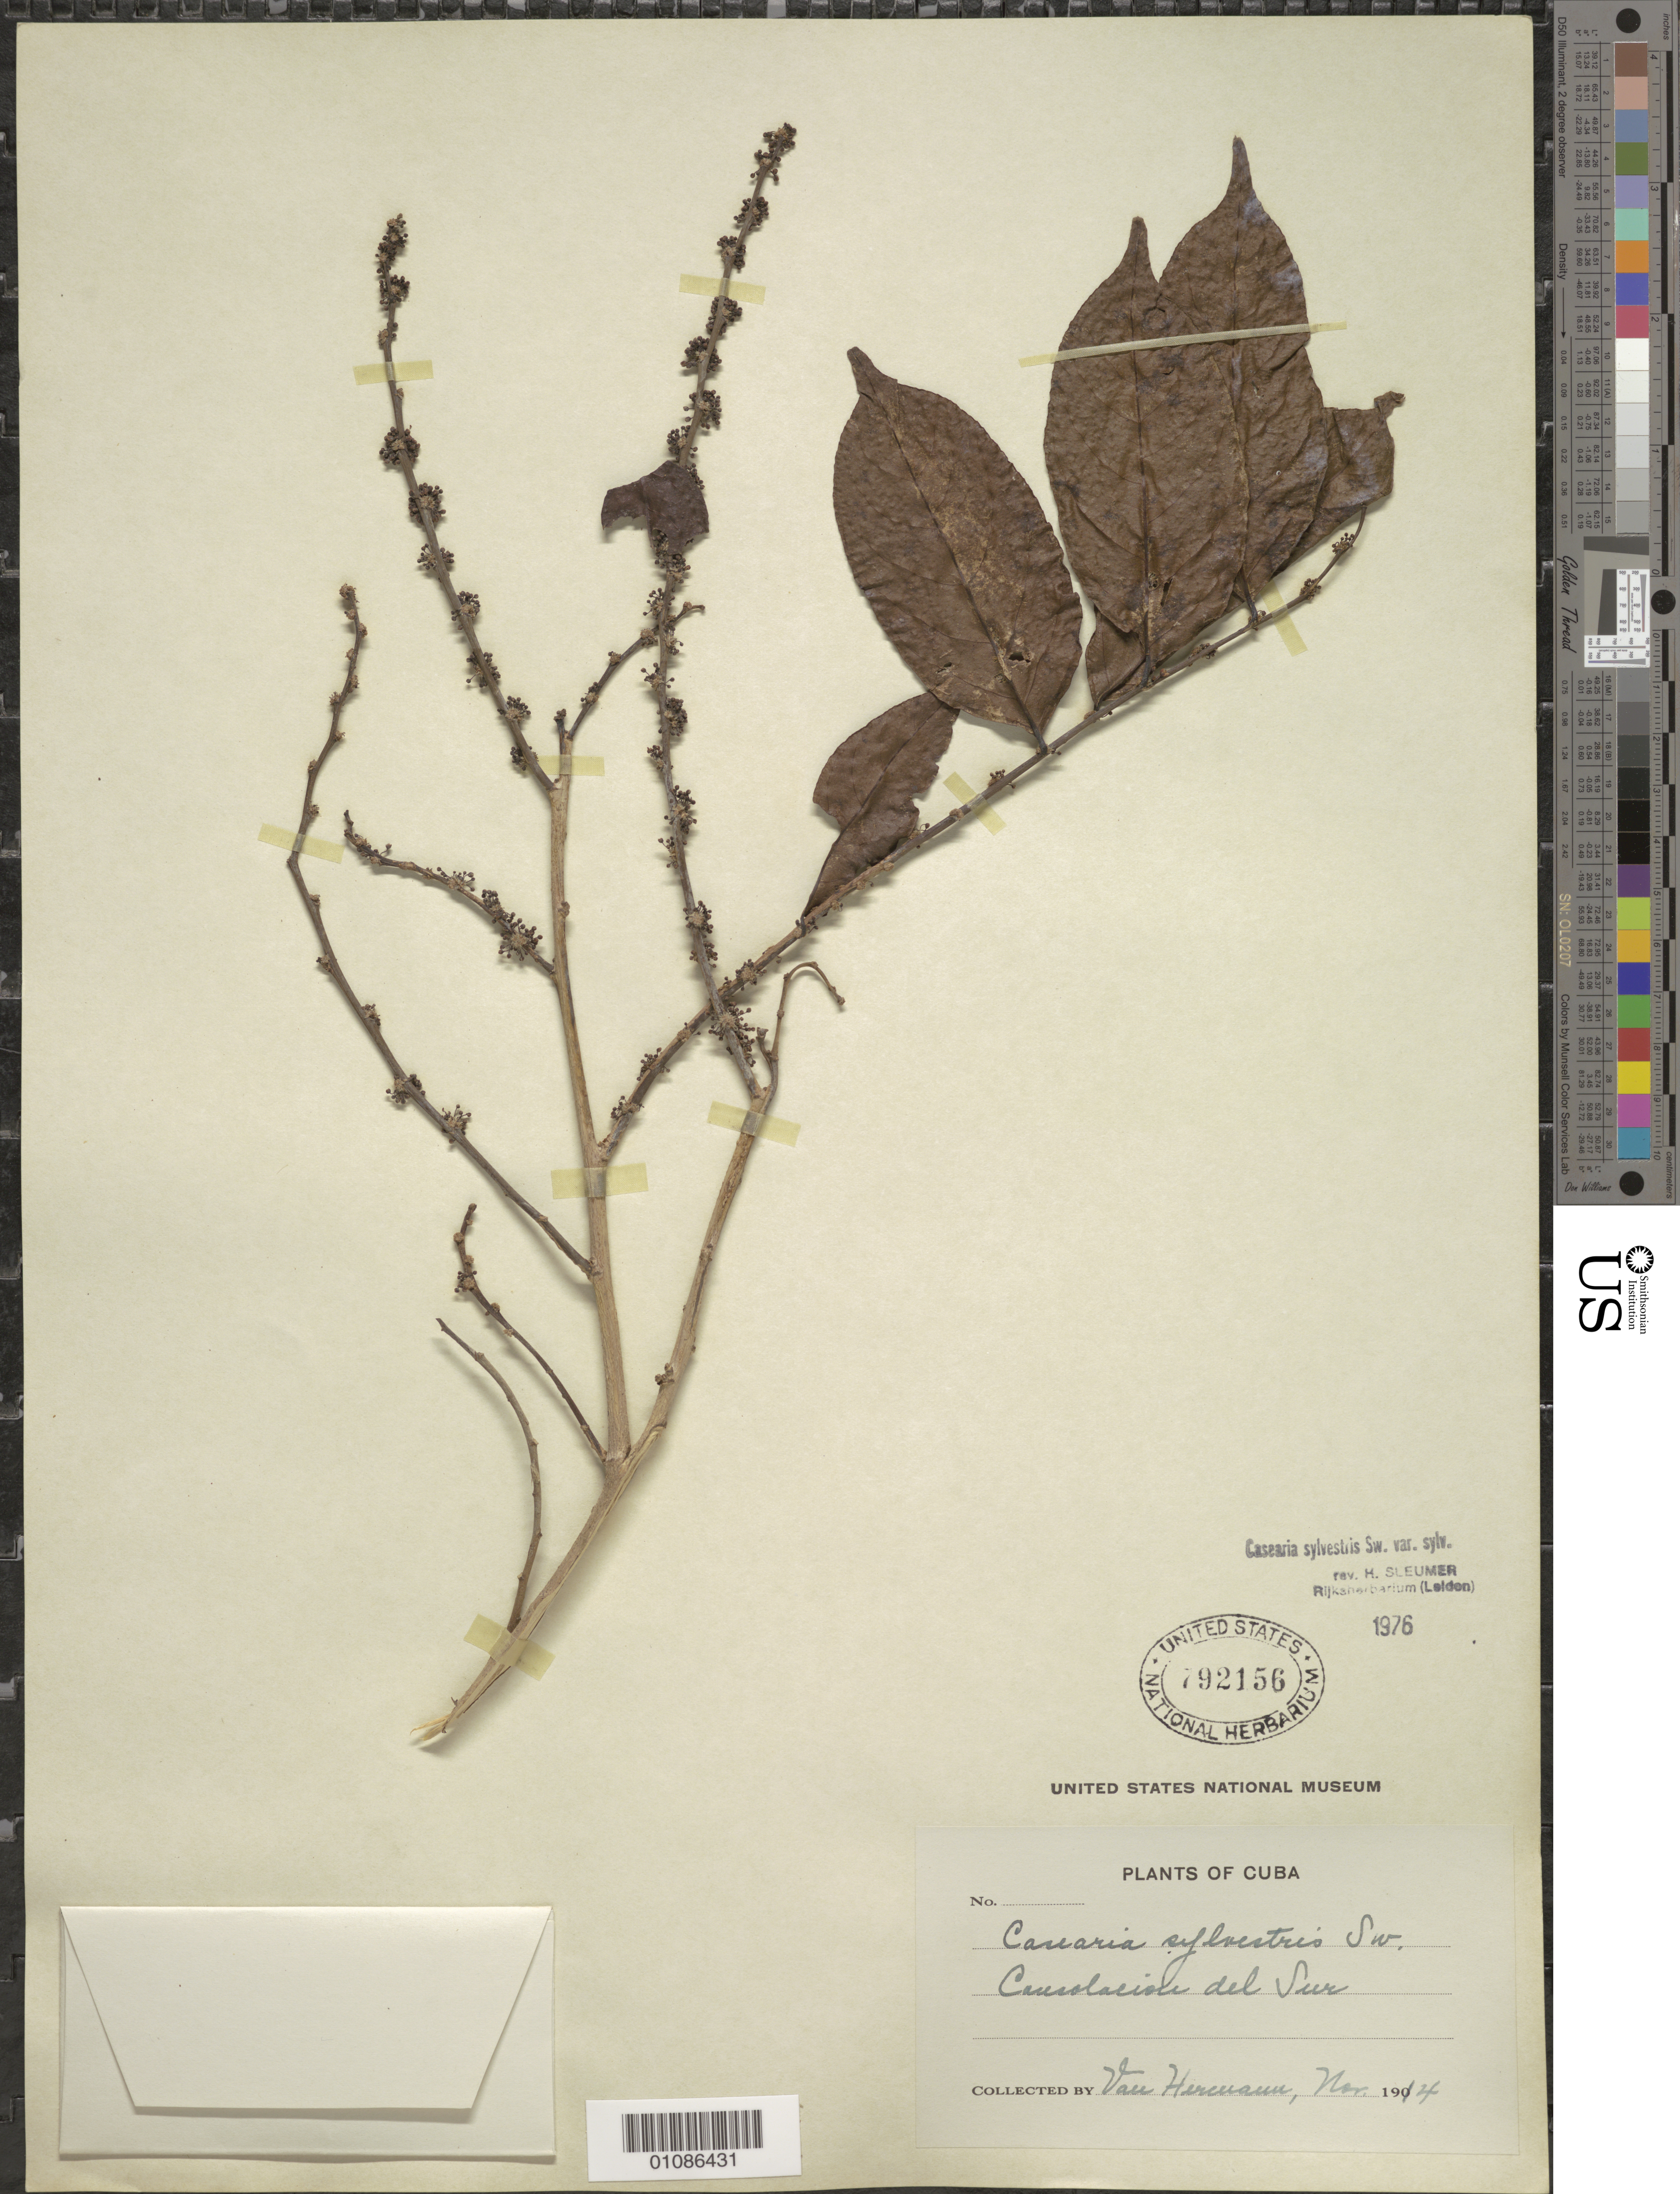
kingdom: Plantae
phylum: Tracheophyta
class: Magnoliopsida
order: Malpighiales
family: Salicaceae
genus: Casearia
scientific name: Casearia sylvestris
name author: Sw.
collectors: V. Hermann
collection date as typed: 1914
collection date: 1914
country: Cuba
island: Cuba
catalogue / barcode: US 792156